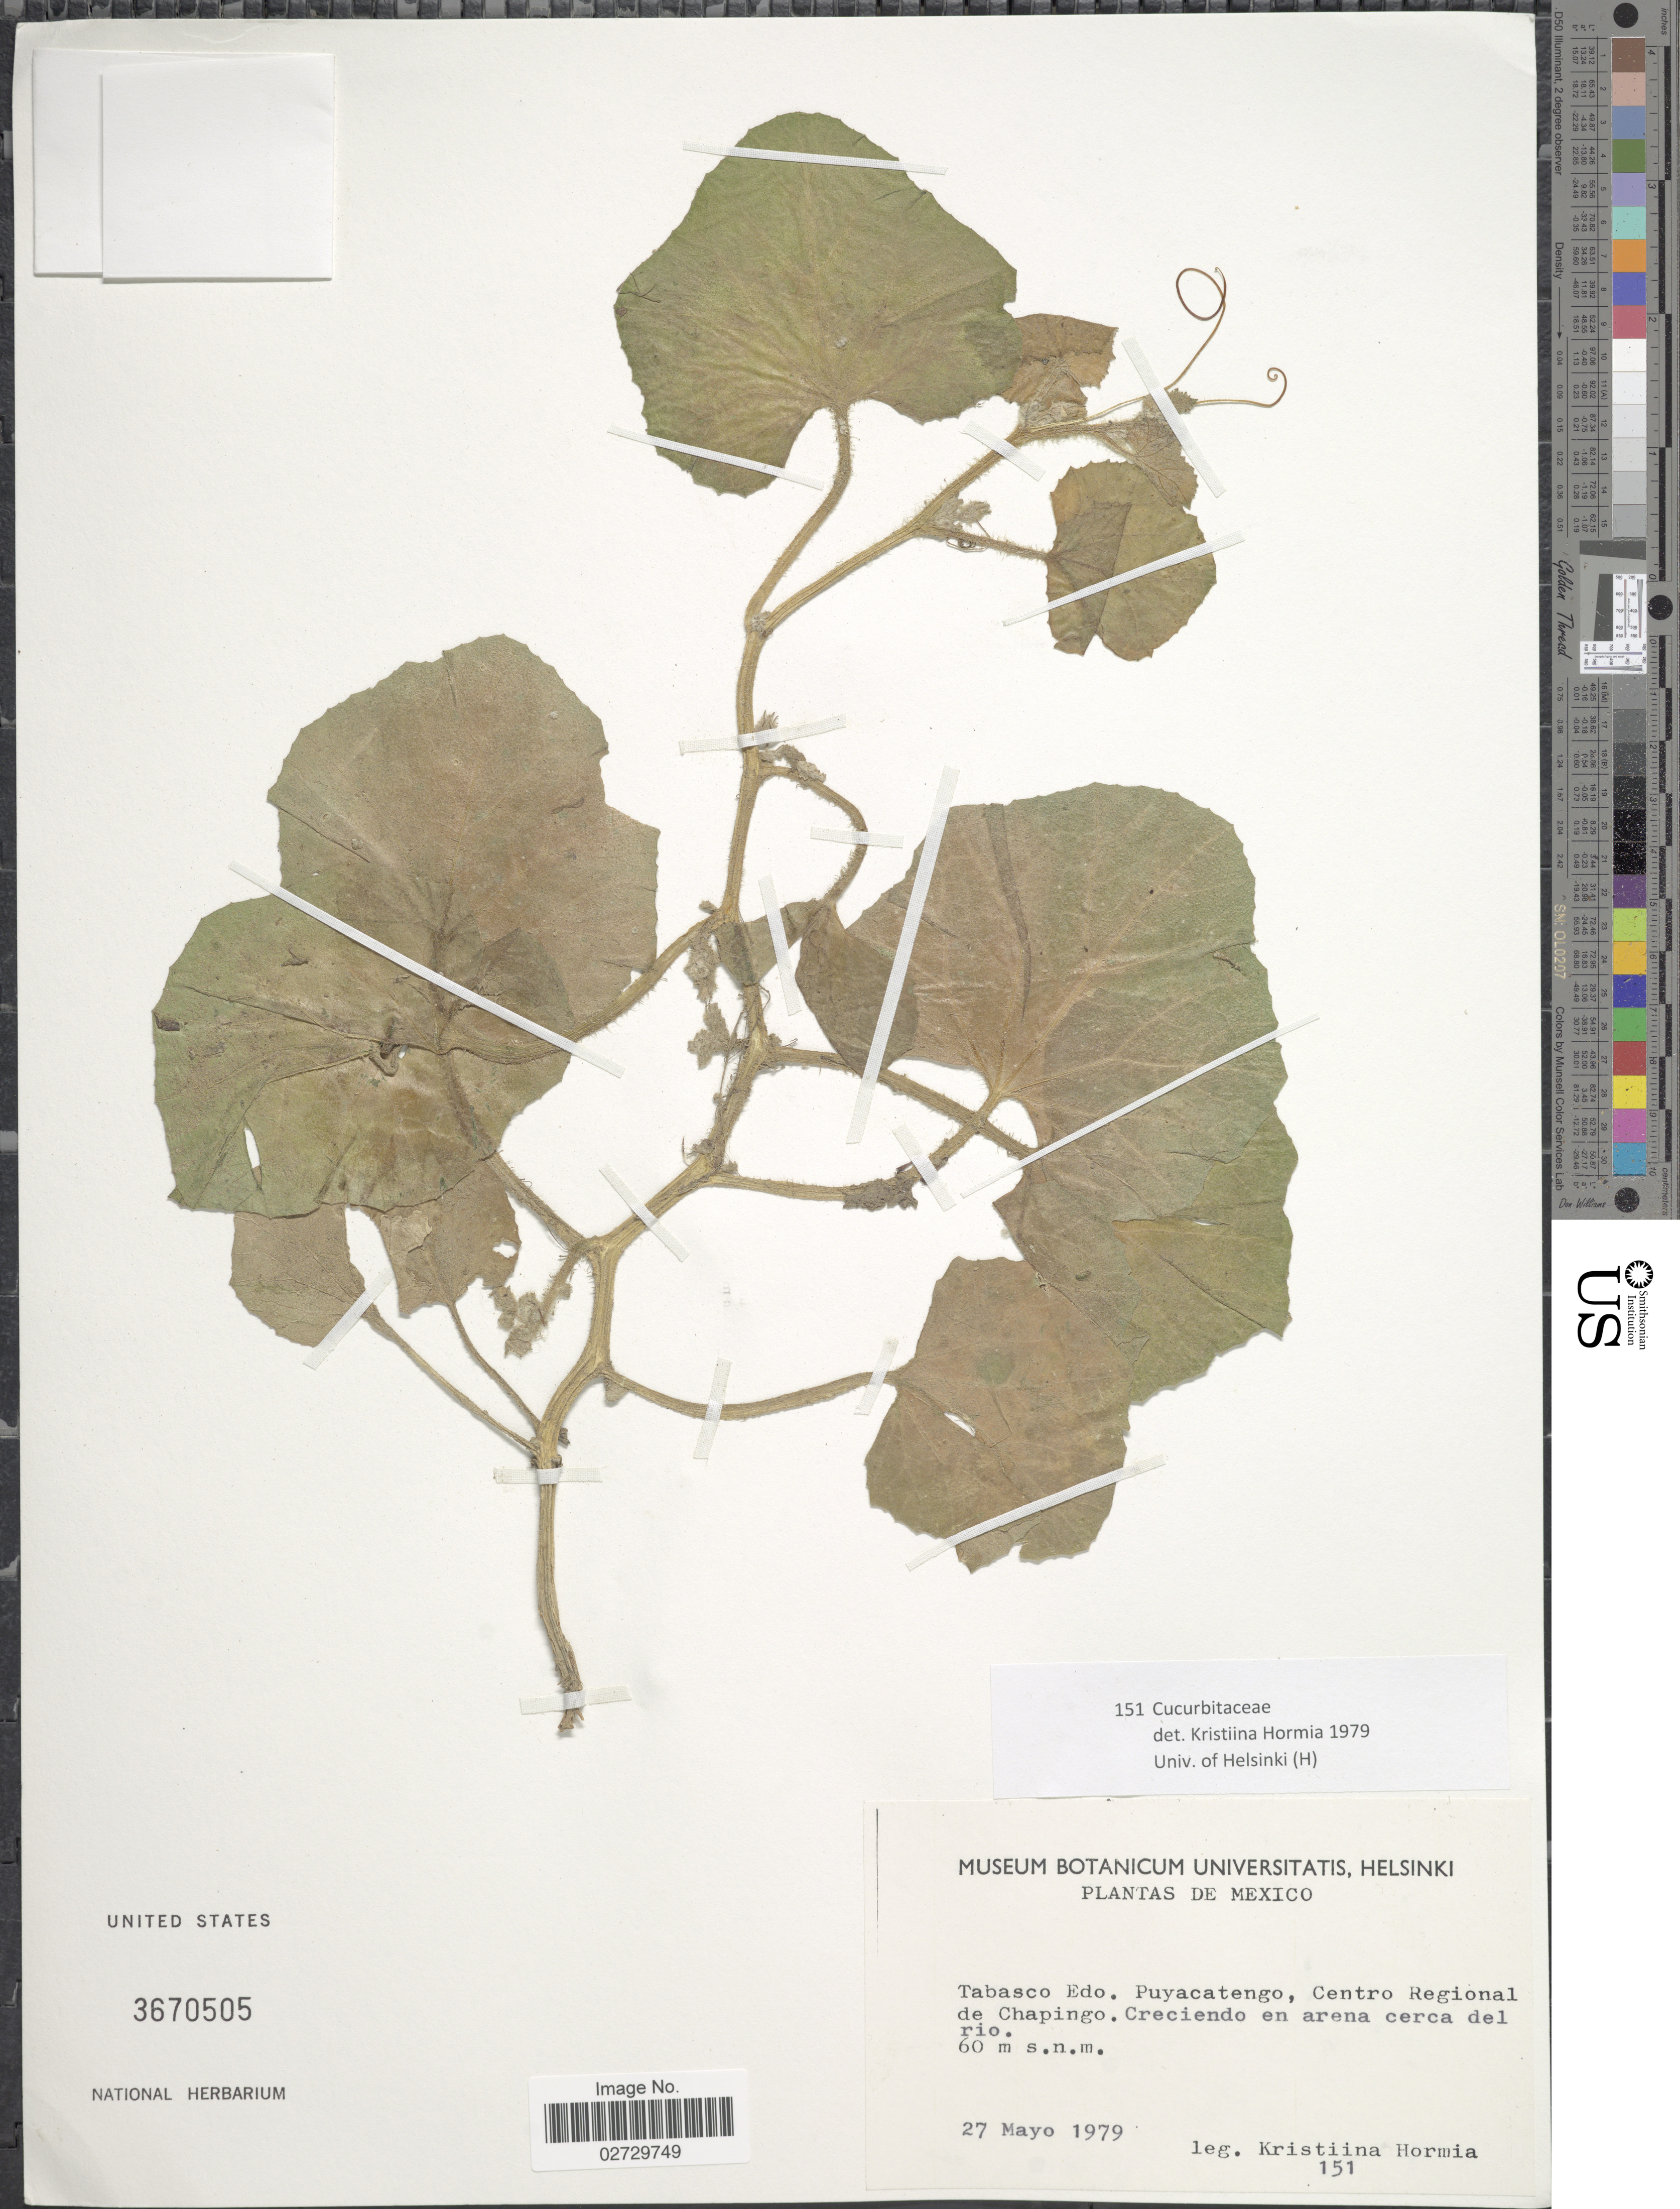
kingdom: Plantae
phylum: Tracheophyta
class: Magnoliopsida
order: Cucurbitales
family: Cucurbitaceae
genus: Cucumis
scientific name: Cucumis melo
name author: L.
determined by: Nee, Michael H.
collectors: K. Hormia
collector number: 151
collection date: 1979-05-27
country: Mexico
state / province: Tabasco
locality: Tabasco Edo. Puyacatengo, Centro Regional de Chapingo. Creciendo en arena cerca del rio.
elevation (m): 60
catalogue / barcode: US 3670505